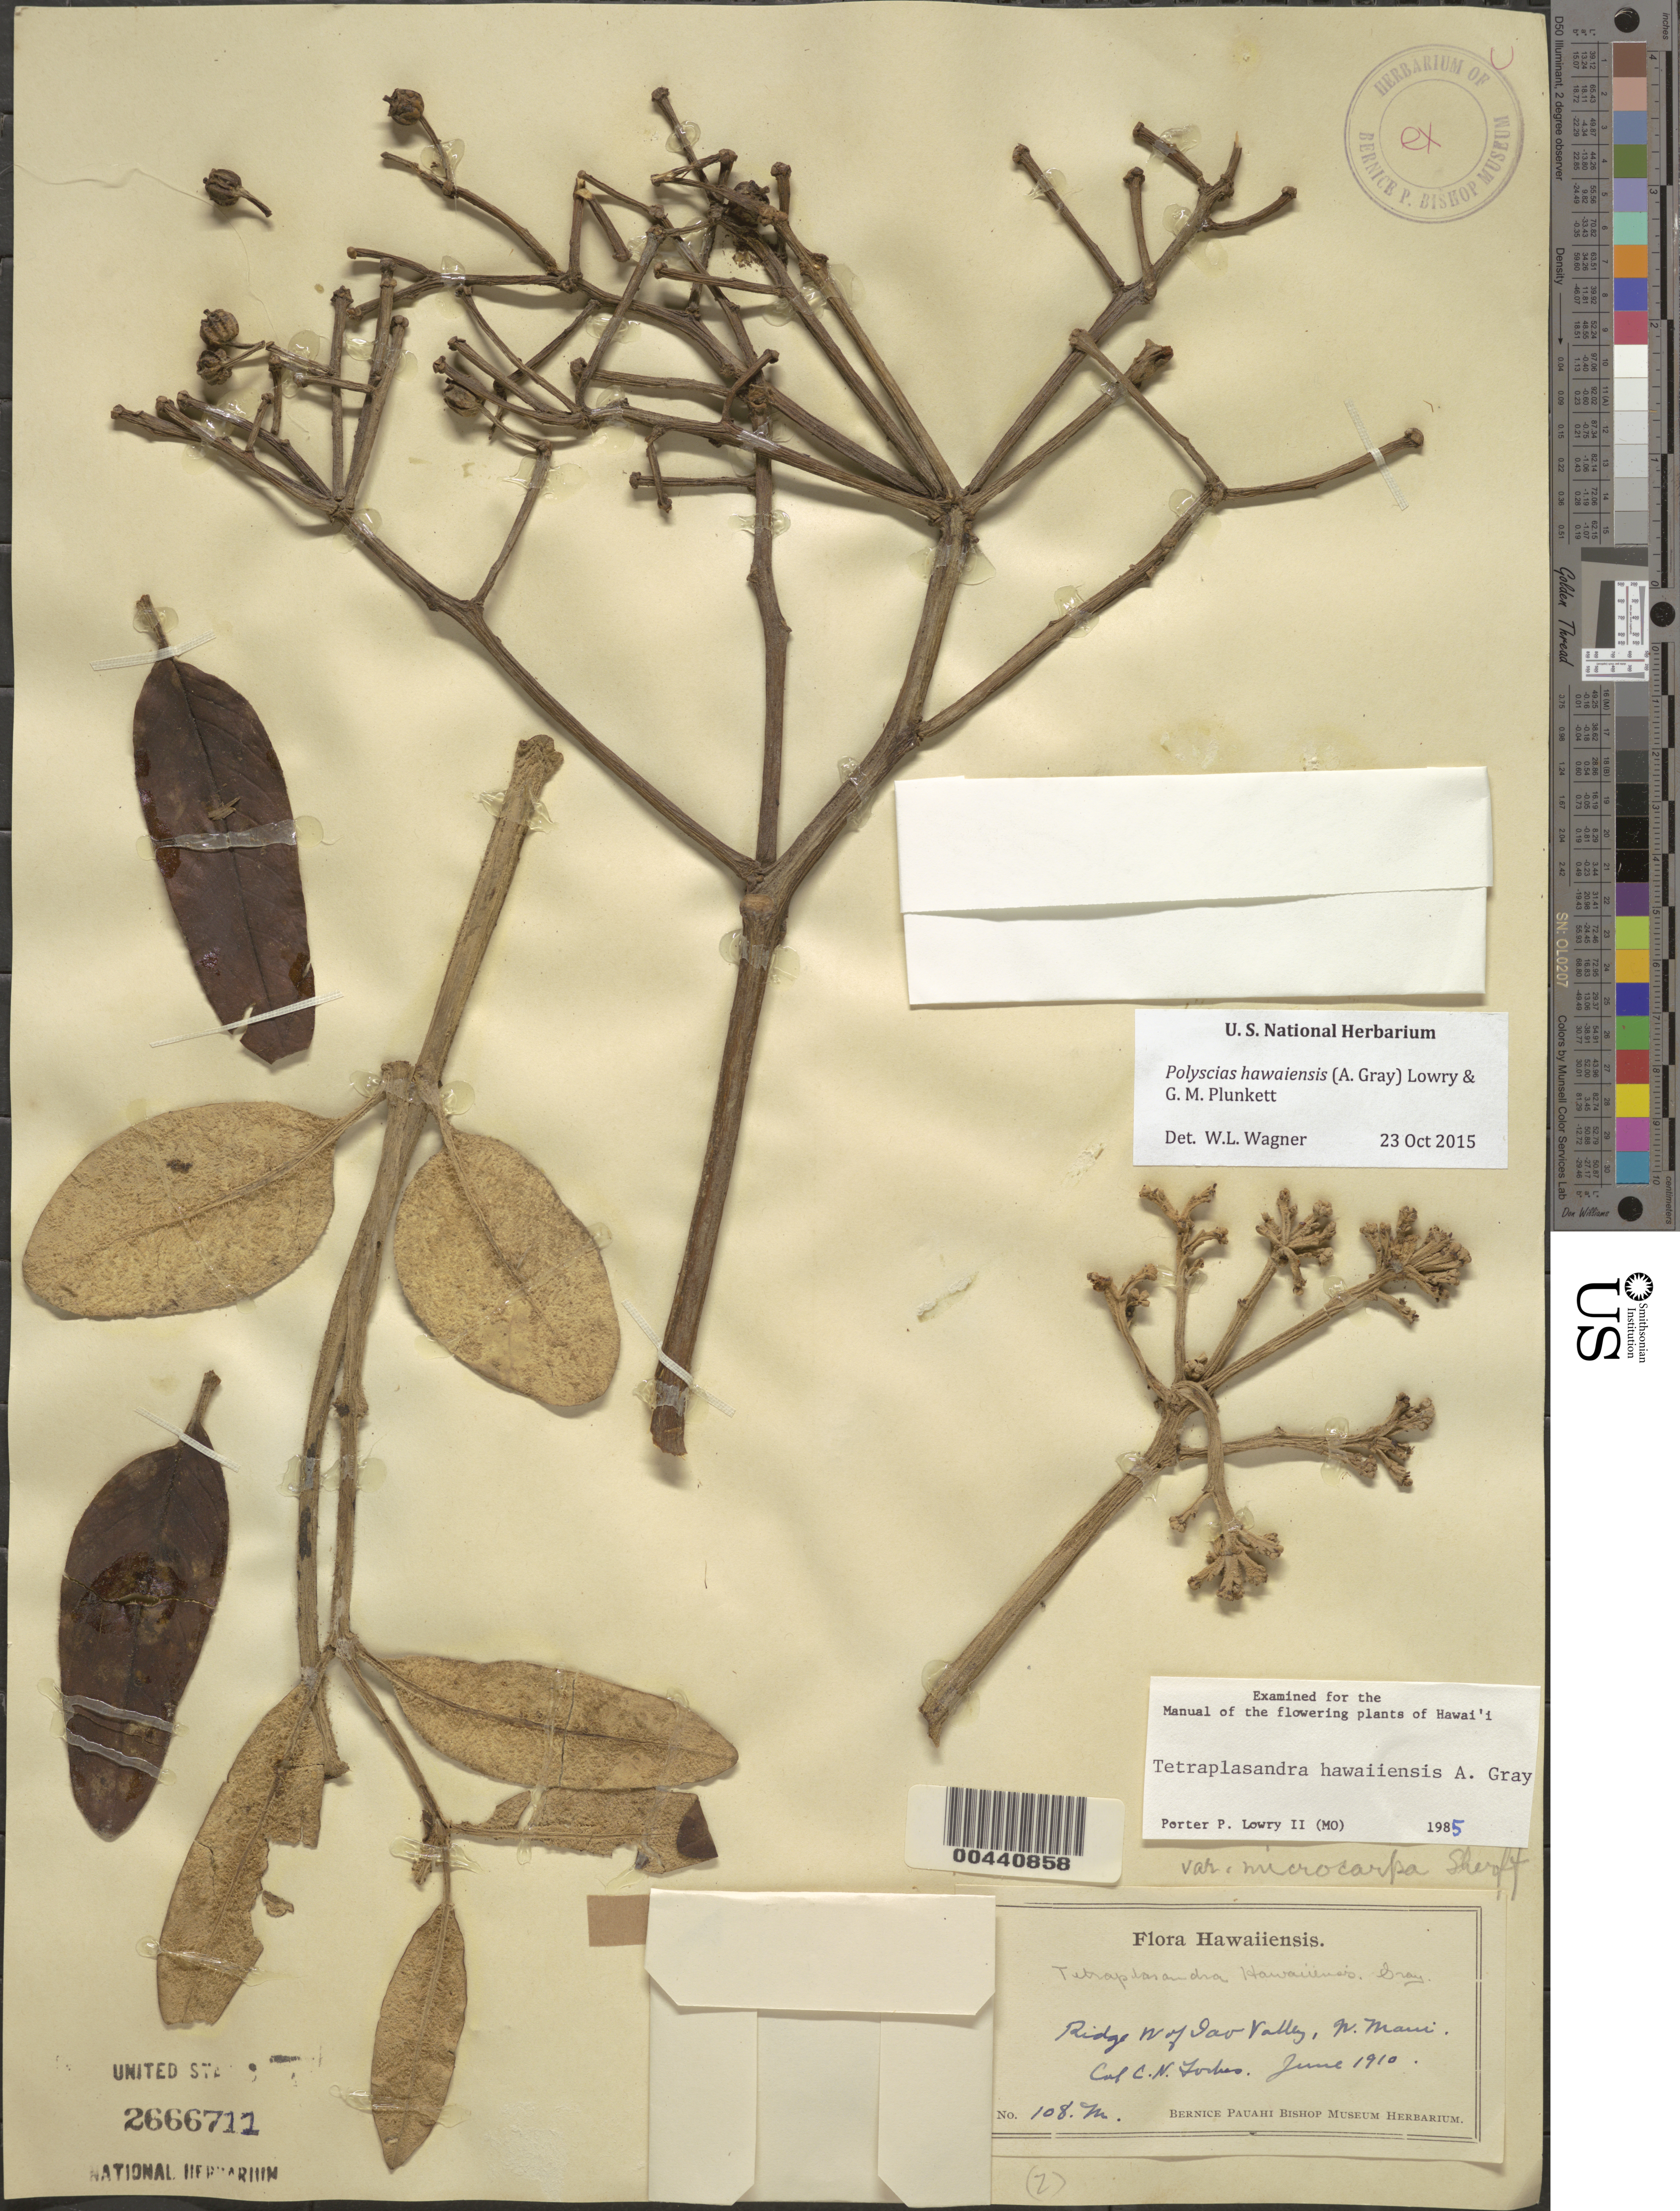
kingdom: Plantae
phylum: Tracheophyta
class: Magnoliopsida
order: Apiales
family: Araliaceae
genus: Polyscias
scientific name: Polyscias hawaiensis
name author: (A. Gray) Lowry & G. M. Plunkett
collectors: C. N. Forbes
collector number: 108.M.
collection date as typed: Jun 1910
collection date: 1910-06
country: United States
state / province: Hawaii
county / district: Maui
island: Maui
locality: W Maui, Ridge W of Iao Valley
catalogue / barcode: US 2666711